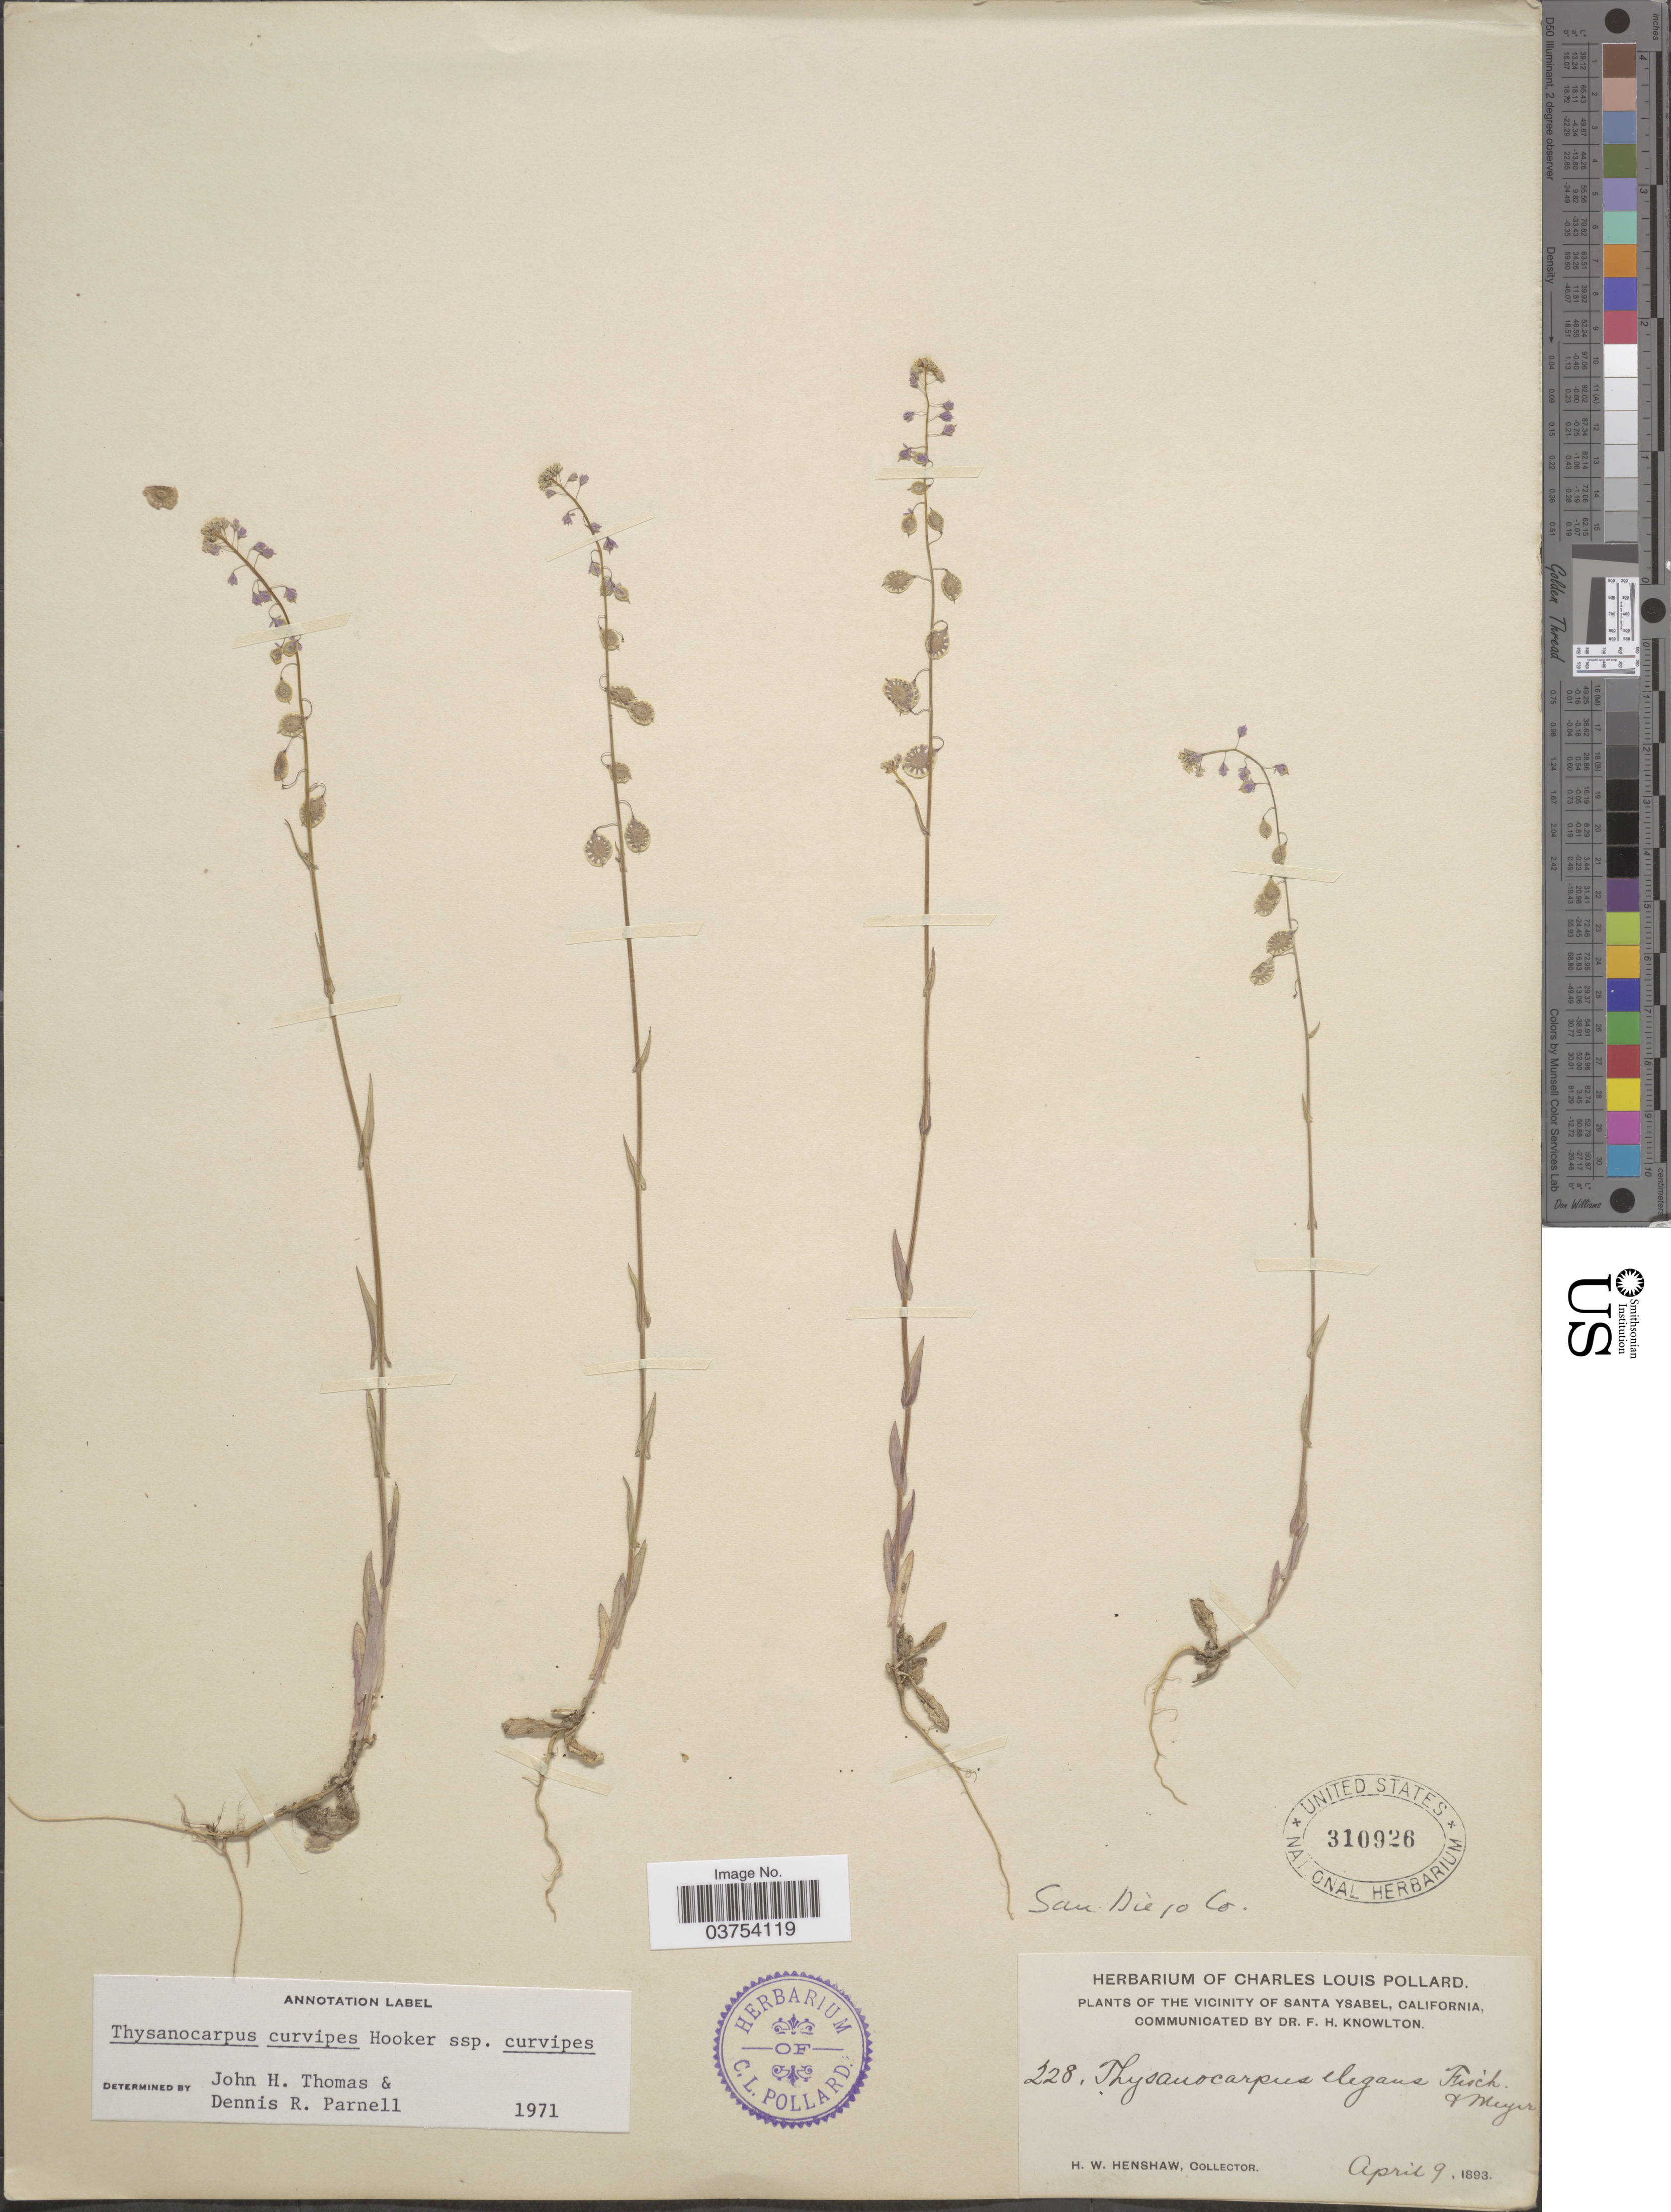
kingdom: Plantae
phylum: Tracheophyta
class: Magnoliopsida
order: Brassicales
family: Brassicaceae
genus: Thysanocarpus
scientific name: Thysanocarpus curvipes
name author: Hook.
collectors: H. Henshaw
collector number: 228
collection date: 1893-04-09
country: United States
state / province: California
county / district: San Diego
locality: The Vicinity of Santa Ysabel. San Diego Co.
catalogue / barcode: US 310926